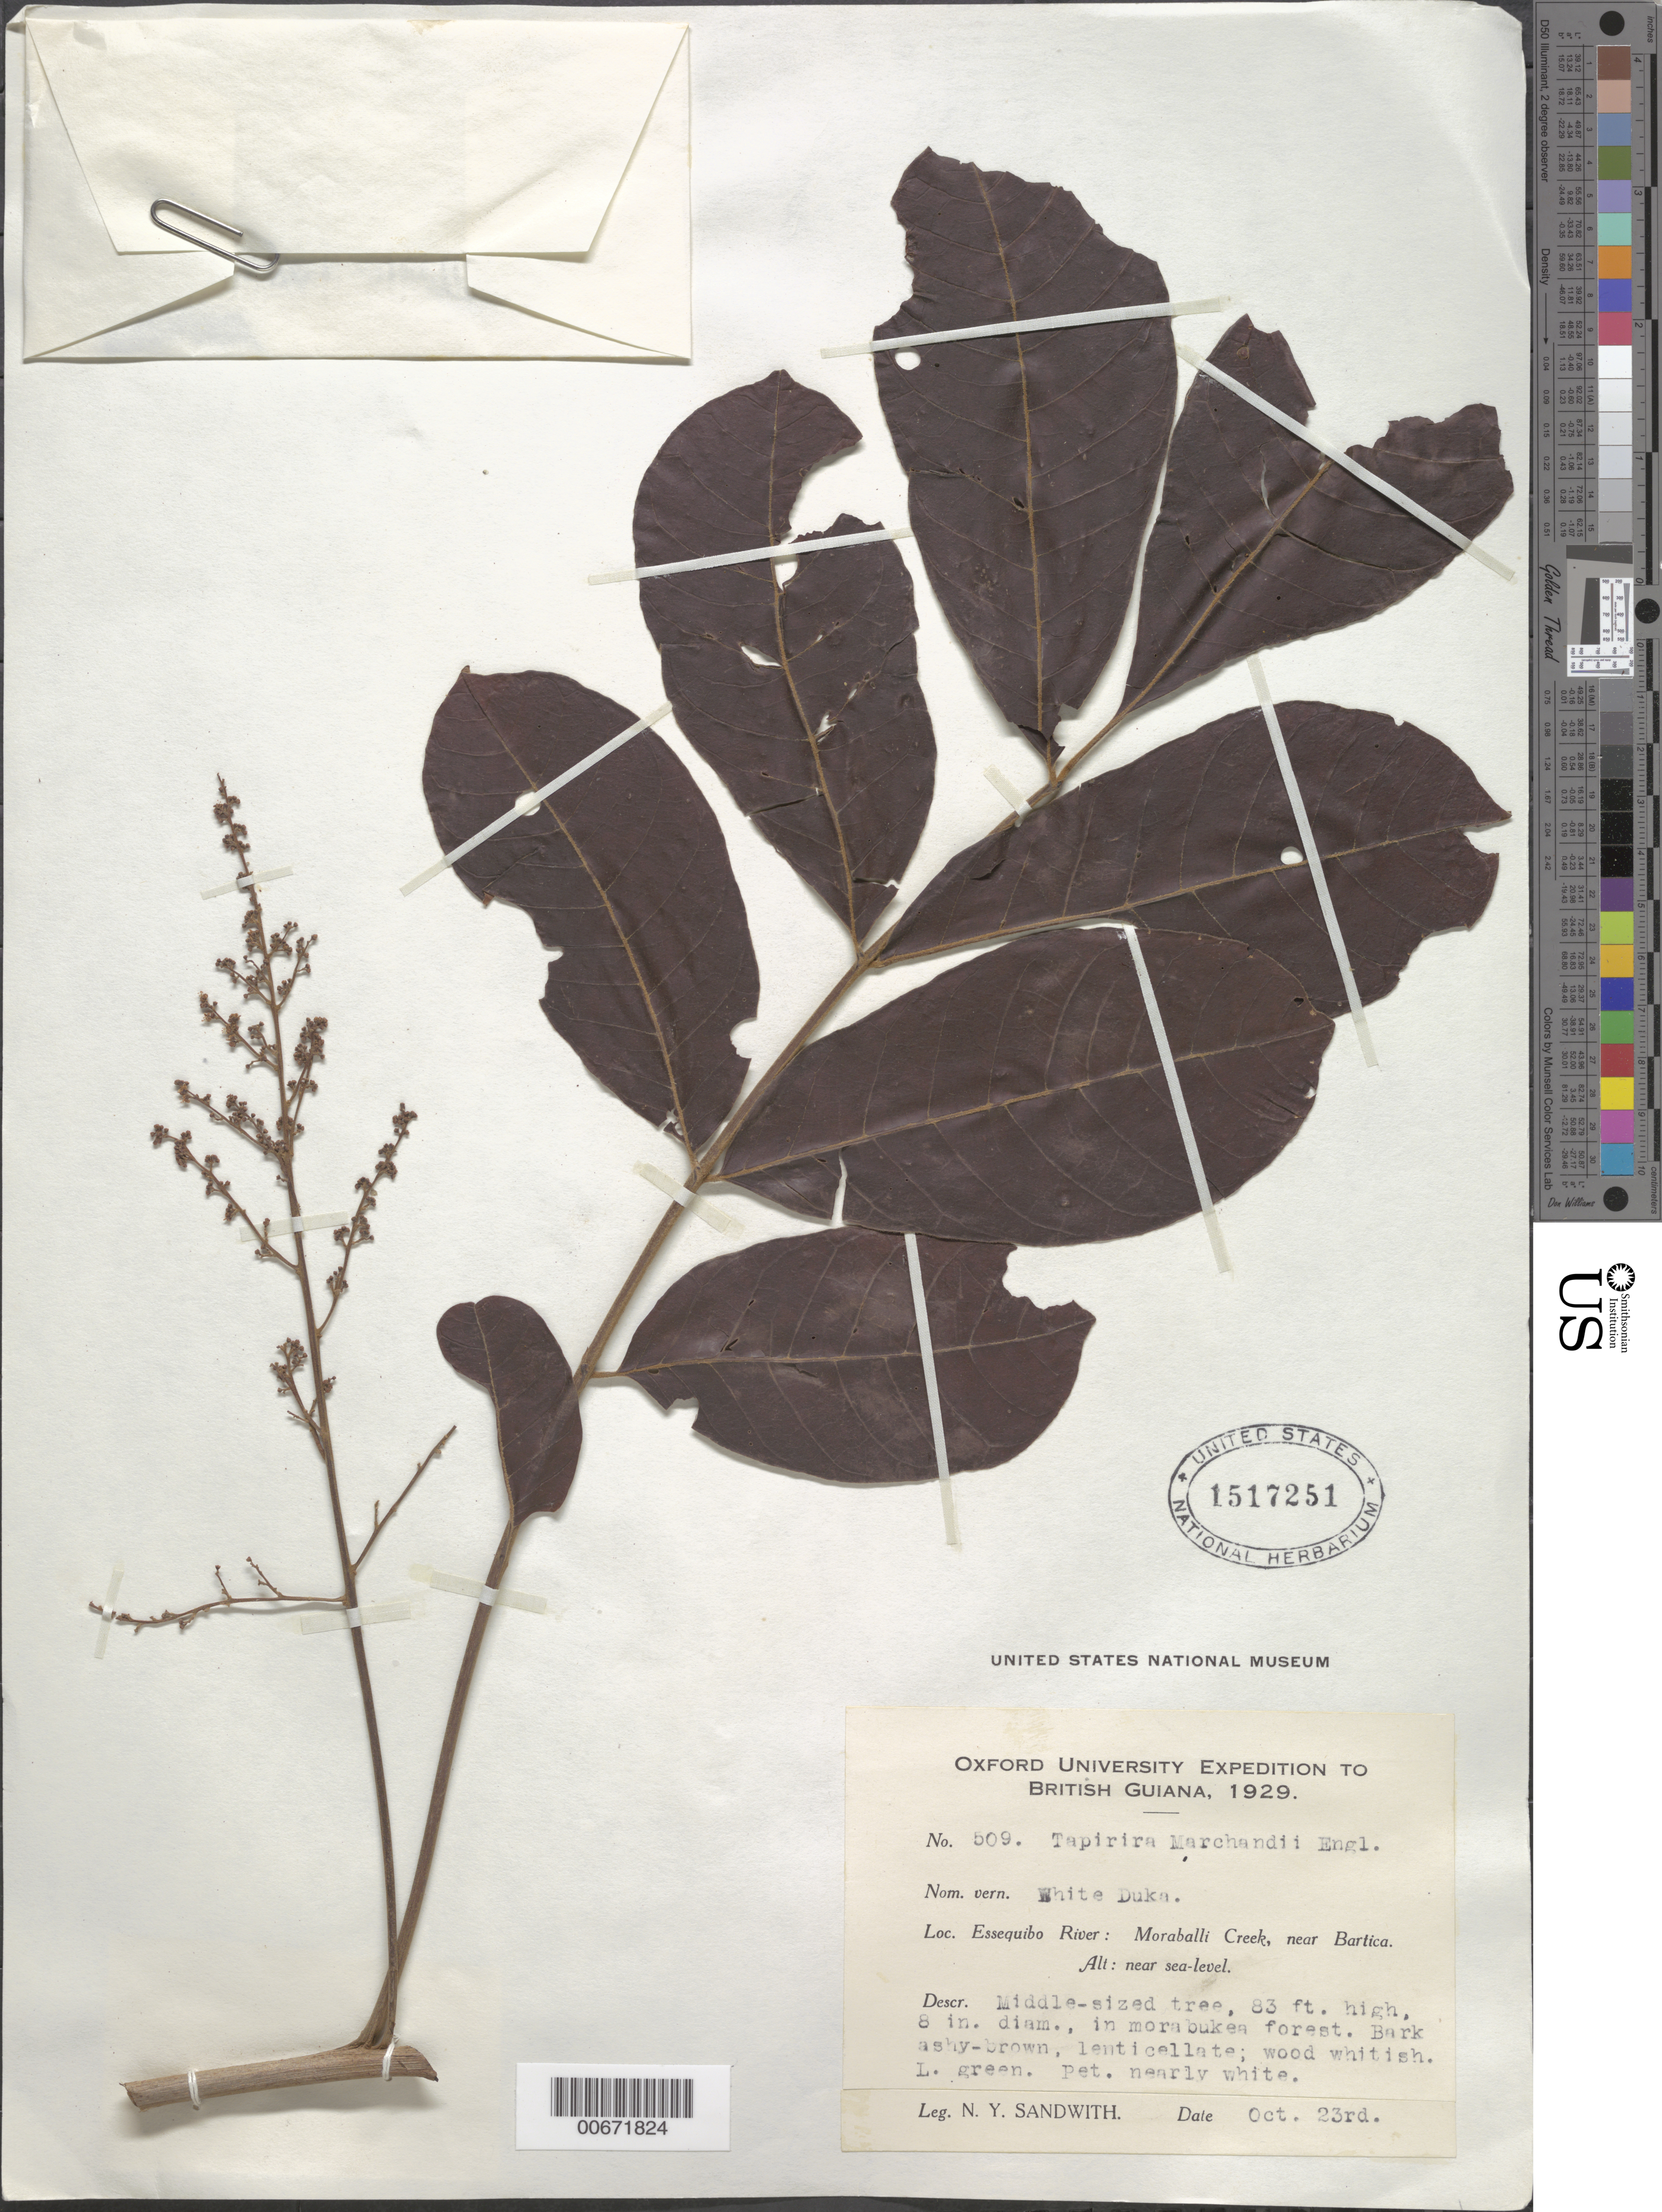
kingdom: Plantae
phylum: Tracheophyta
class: Magnoliopsida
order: Sapindales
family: Anacardiaceae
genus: Tapirira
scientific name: Tapirira obtusa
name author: (Benth.) J.D. Mitch.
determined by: Mitchell, J. D.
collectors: N. Y. Sandwith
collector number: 509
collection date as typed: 23-Oct-29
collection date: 1929-10-23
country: Guyana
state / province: U. Demerara-Berbice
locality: Moraballi Creek, Essequibo R., near Bartica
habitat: Morabukea forest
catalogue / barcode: US 1517251